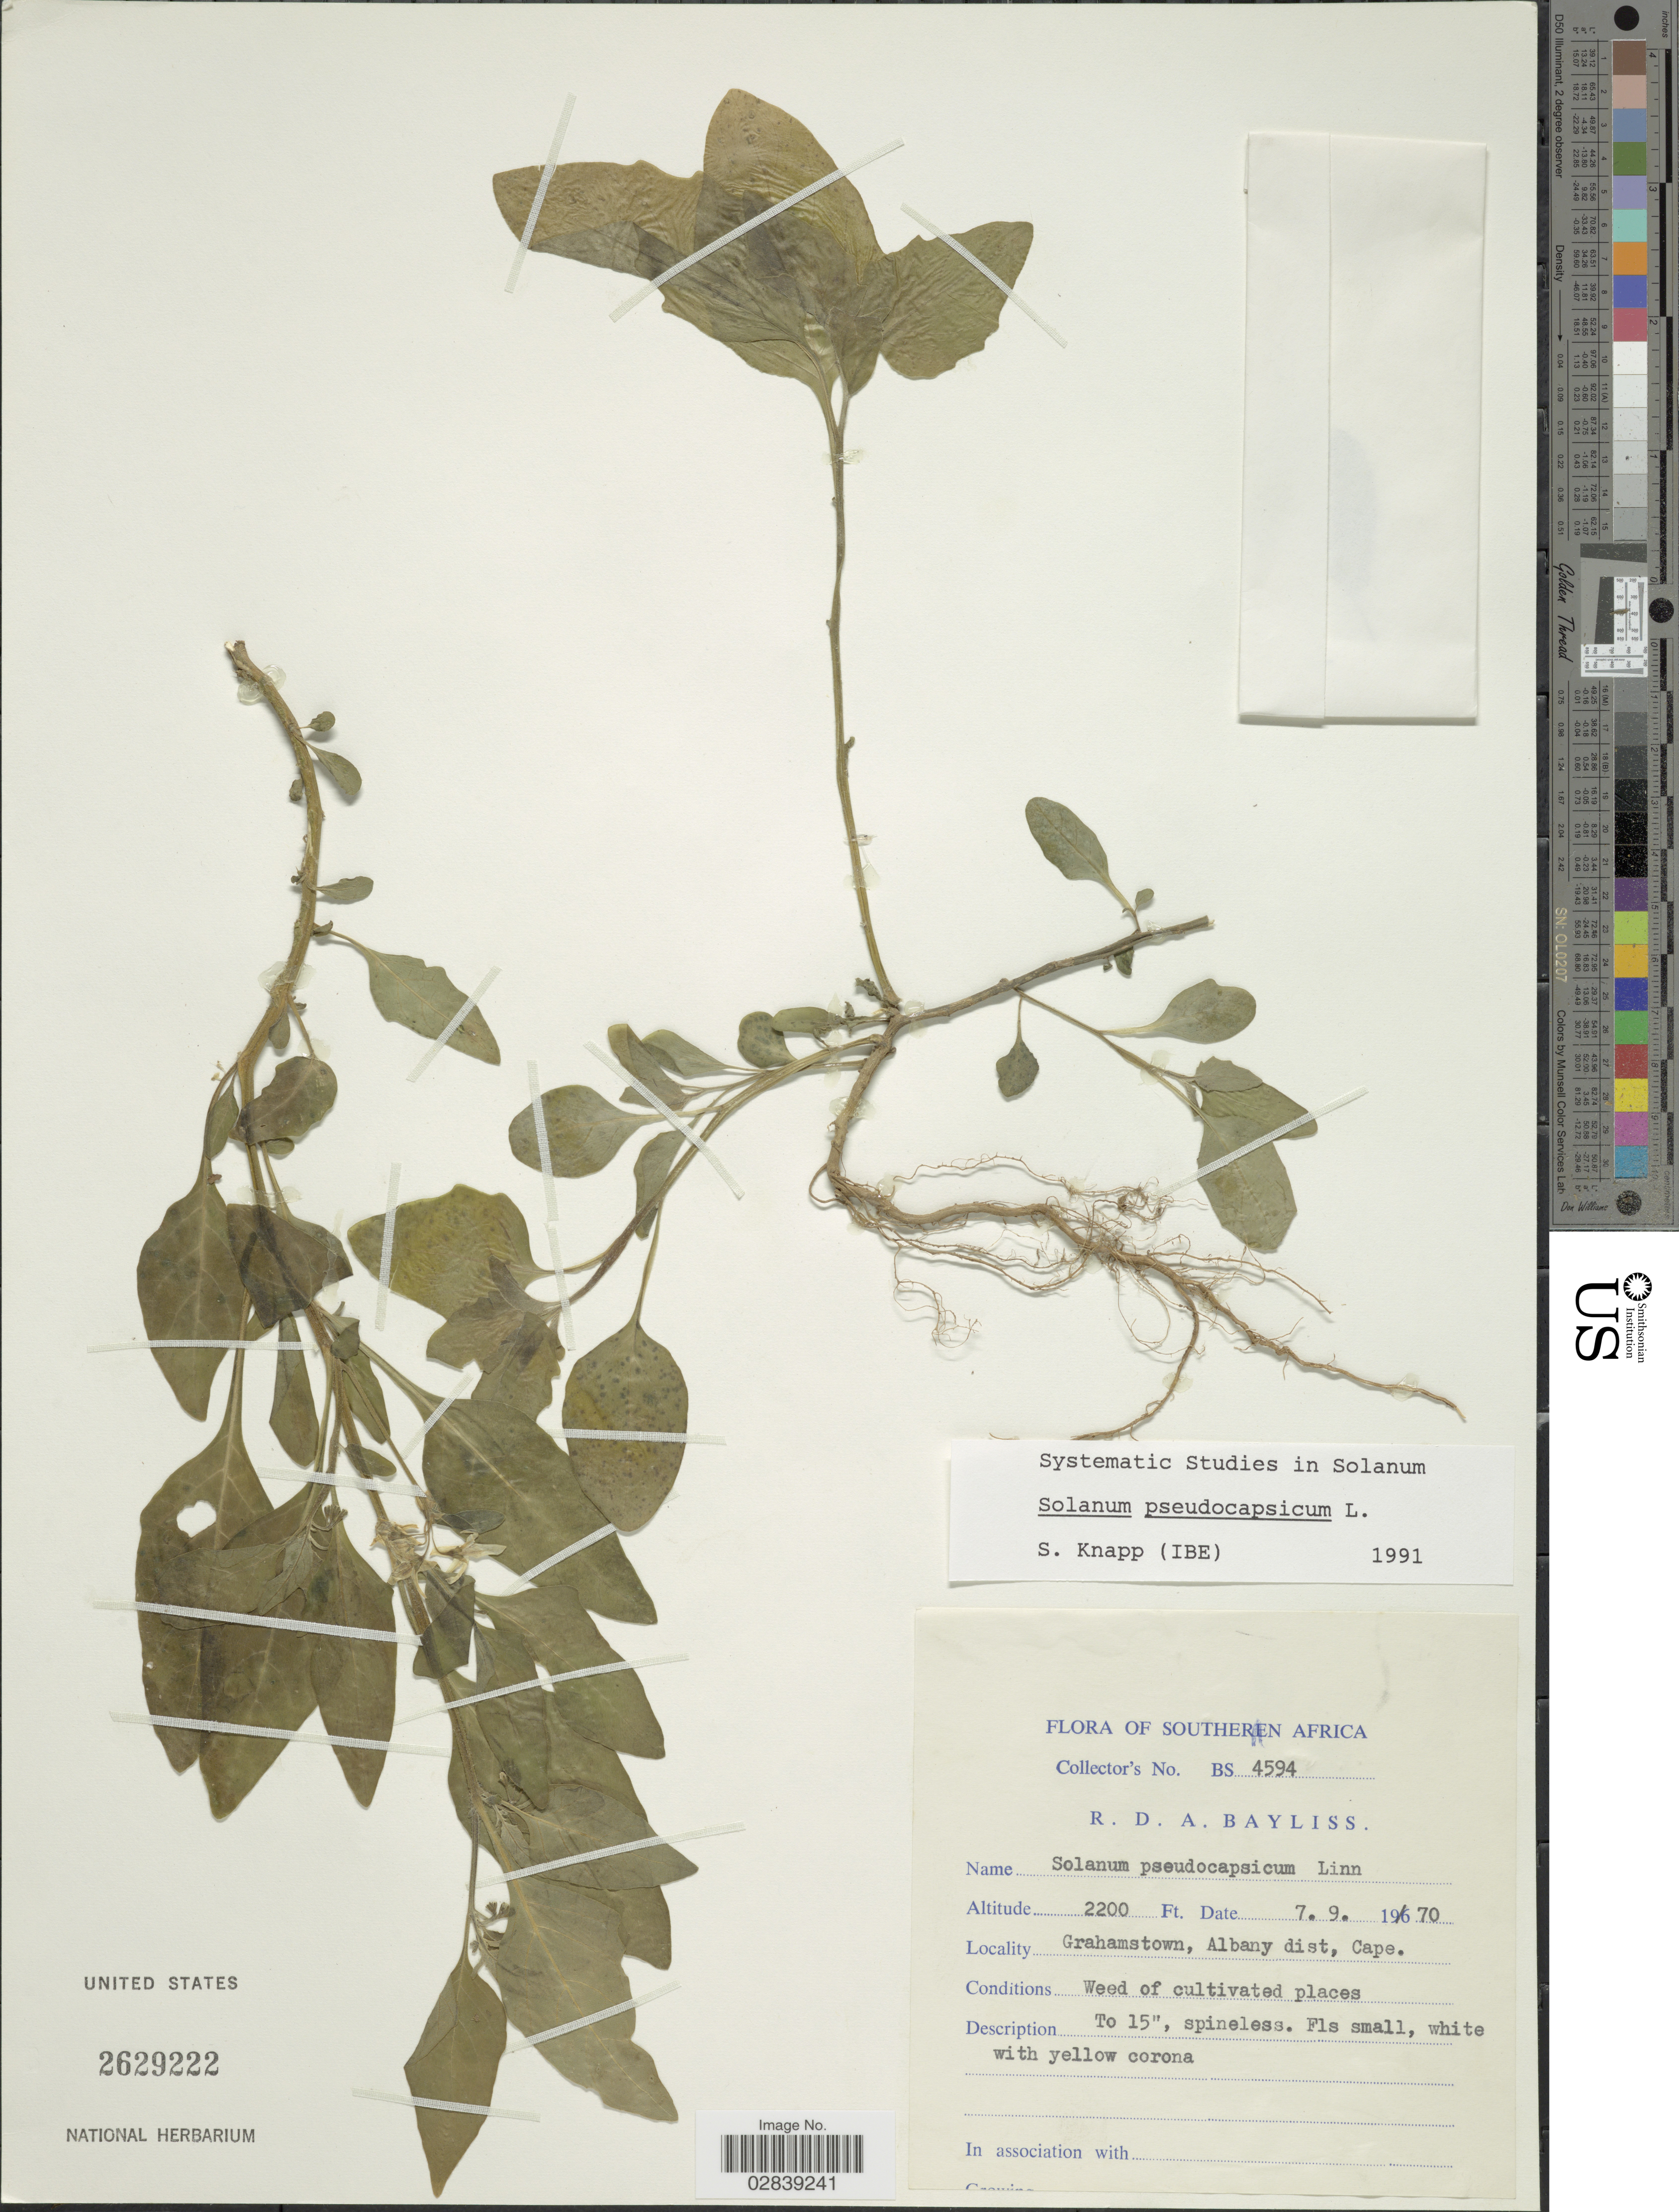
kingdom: Plantae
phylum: Tracheophyta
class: Magnoliopsida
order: Solanales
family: Solanaceae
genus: Solanum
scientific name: Solanum pseudocapsicum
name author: L.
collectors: R. Bayliss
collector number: BS4594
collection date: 1970-09-07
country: South Africa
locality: Grahamstown, Albany dist, Cape.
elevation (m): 671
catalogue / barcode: US 2629222